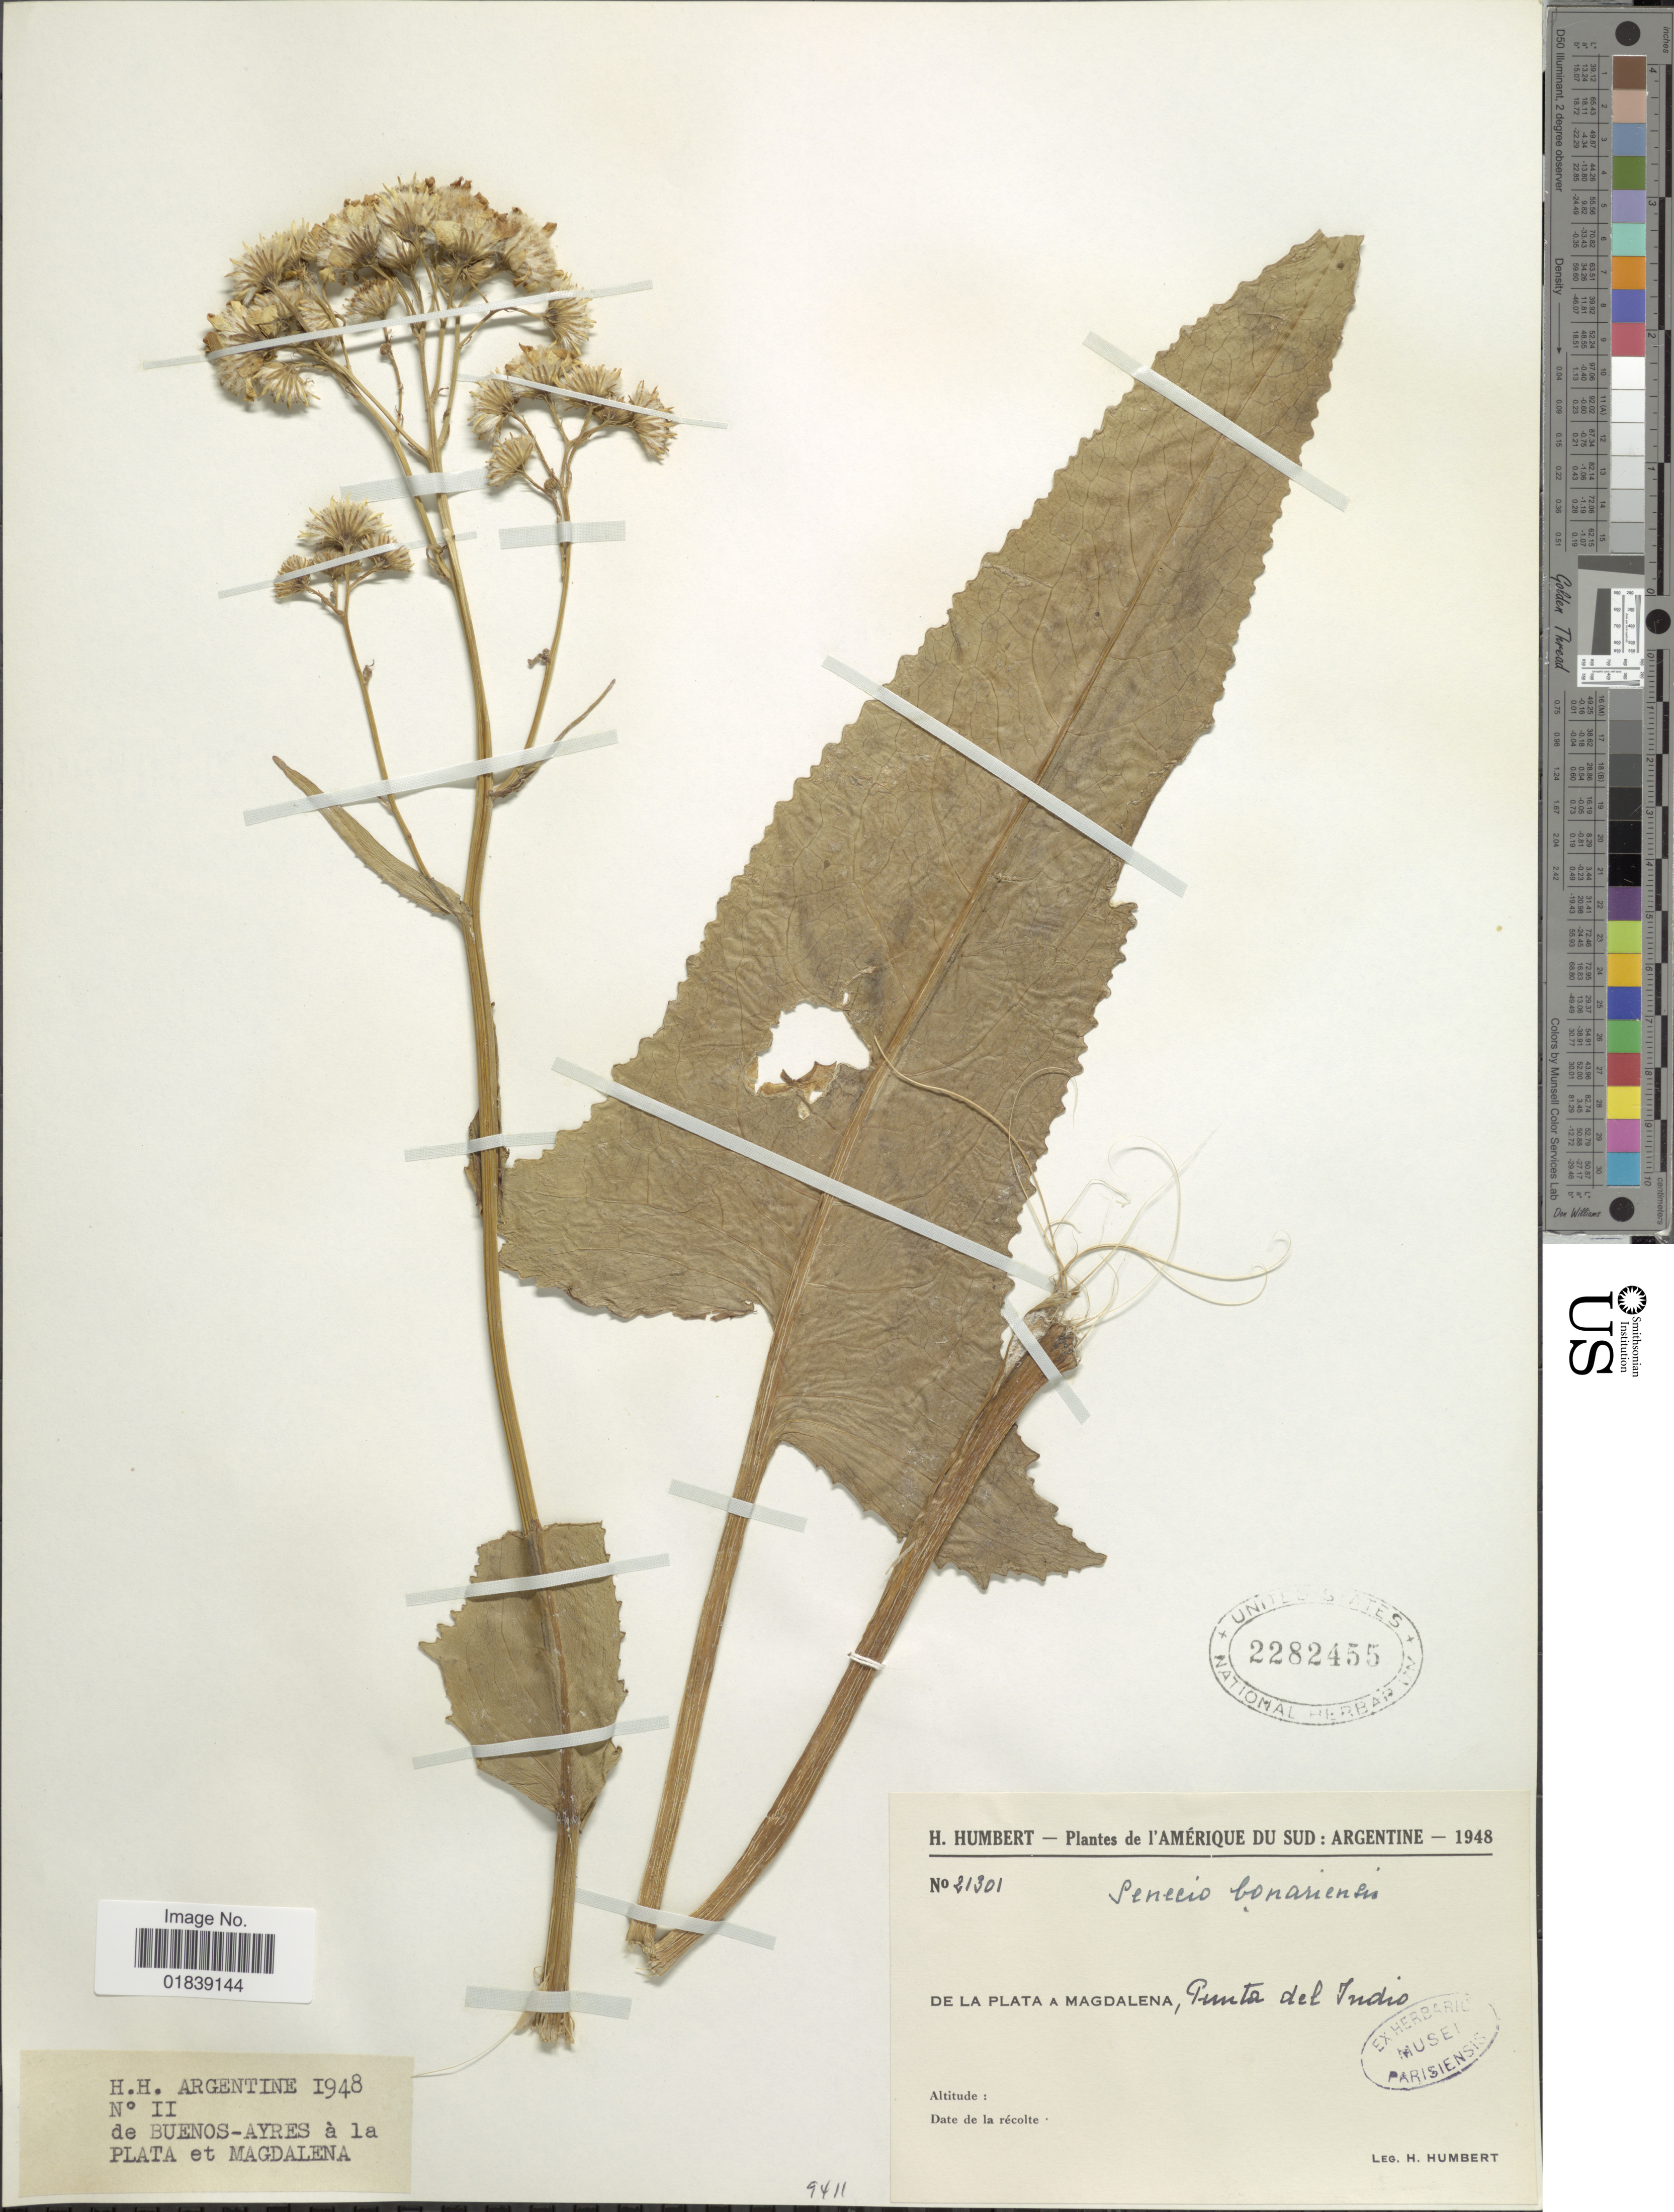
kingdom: Plantae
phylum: Tracheophyta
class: Magnoliopsida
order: Asterales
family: Asteraceae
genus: Senecio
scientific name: Senecio bonariensis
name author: Hook. & Arn.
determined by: Salomon, Luciana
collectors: H. Humbert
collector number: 21301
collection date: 1948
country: Argentina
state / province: Buenos Aires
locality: Amerique du Sud, de La Plata a Magdalena, Punta del Indio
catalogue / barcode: US 2282455